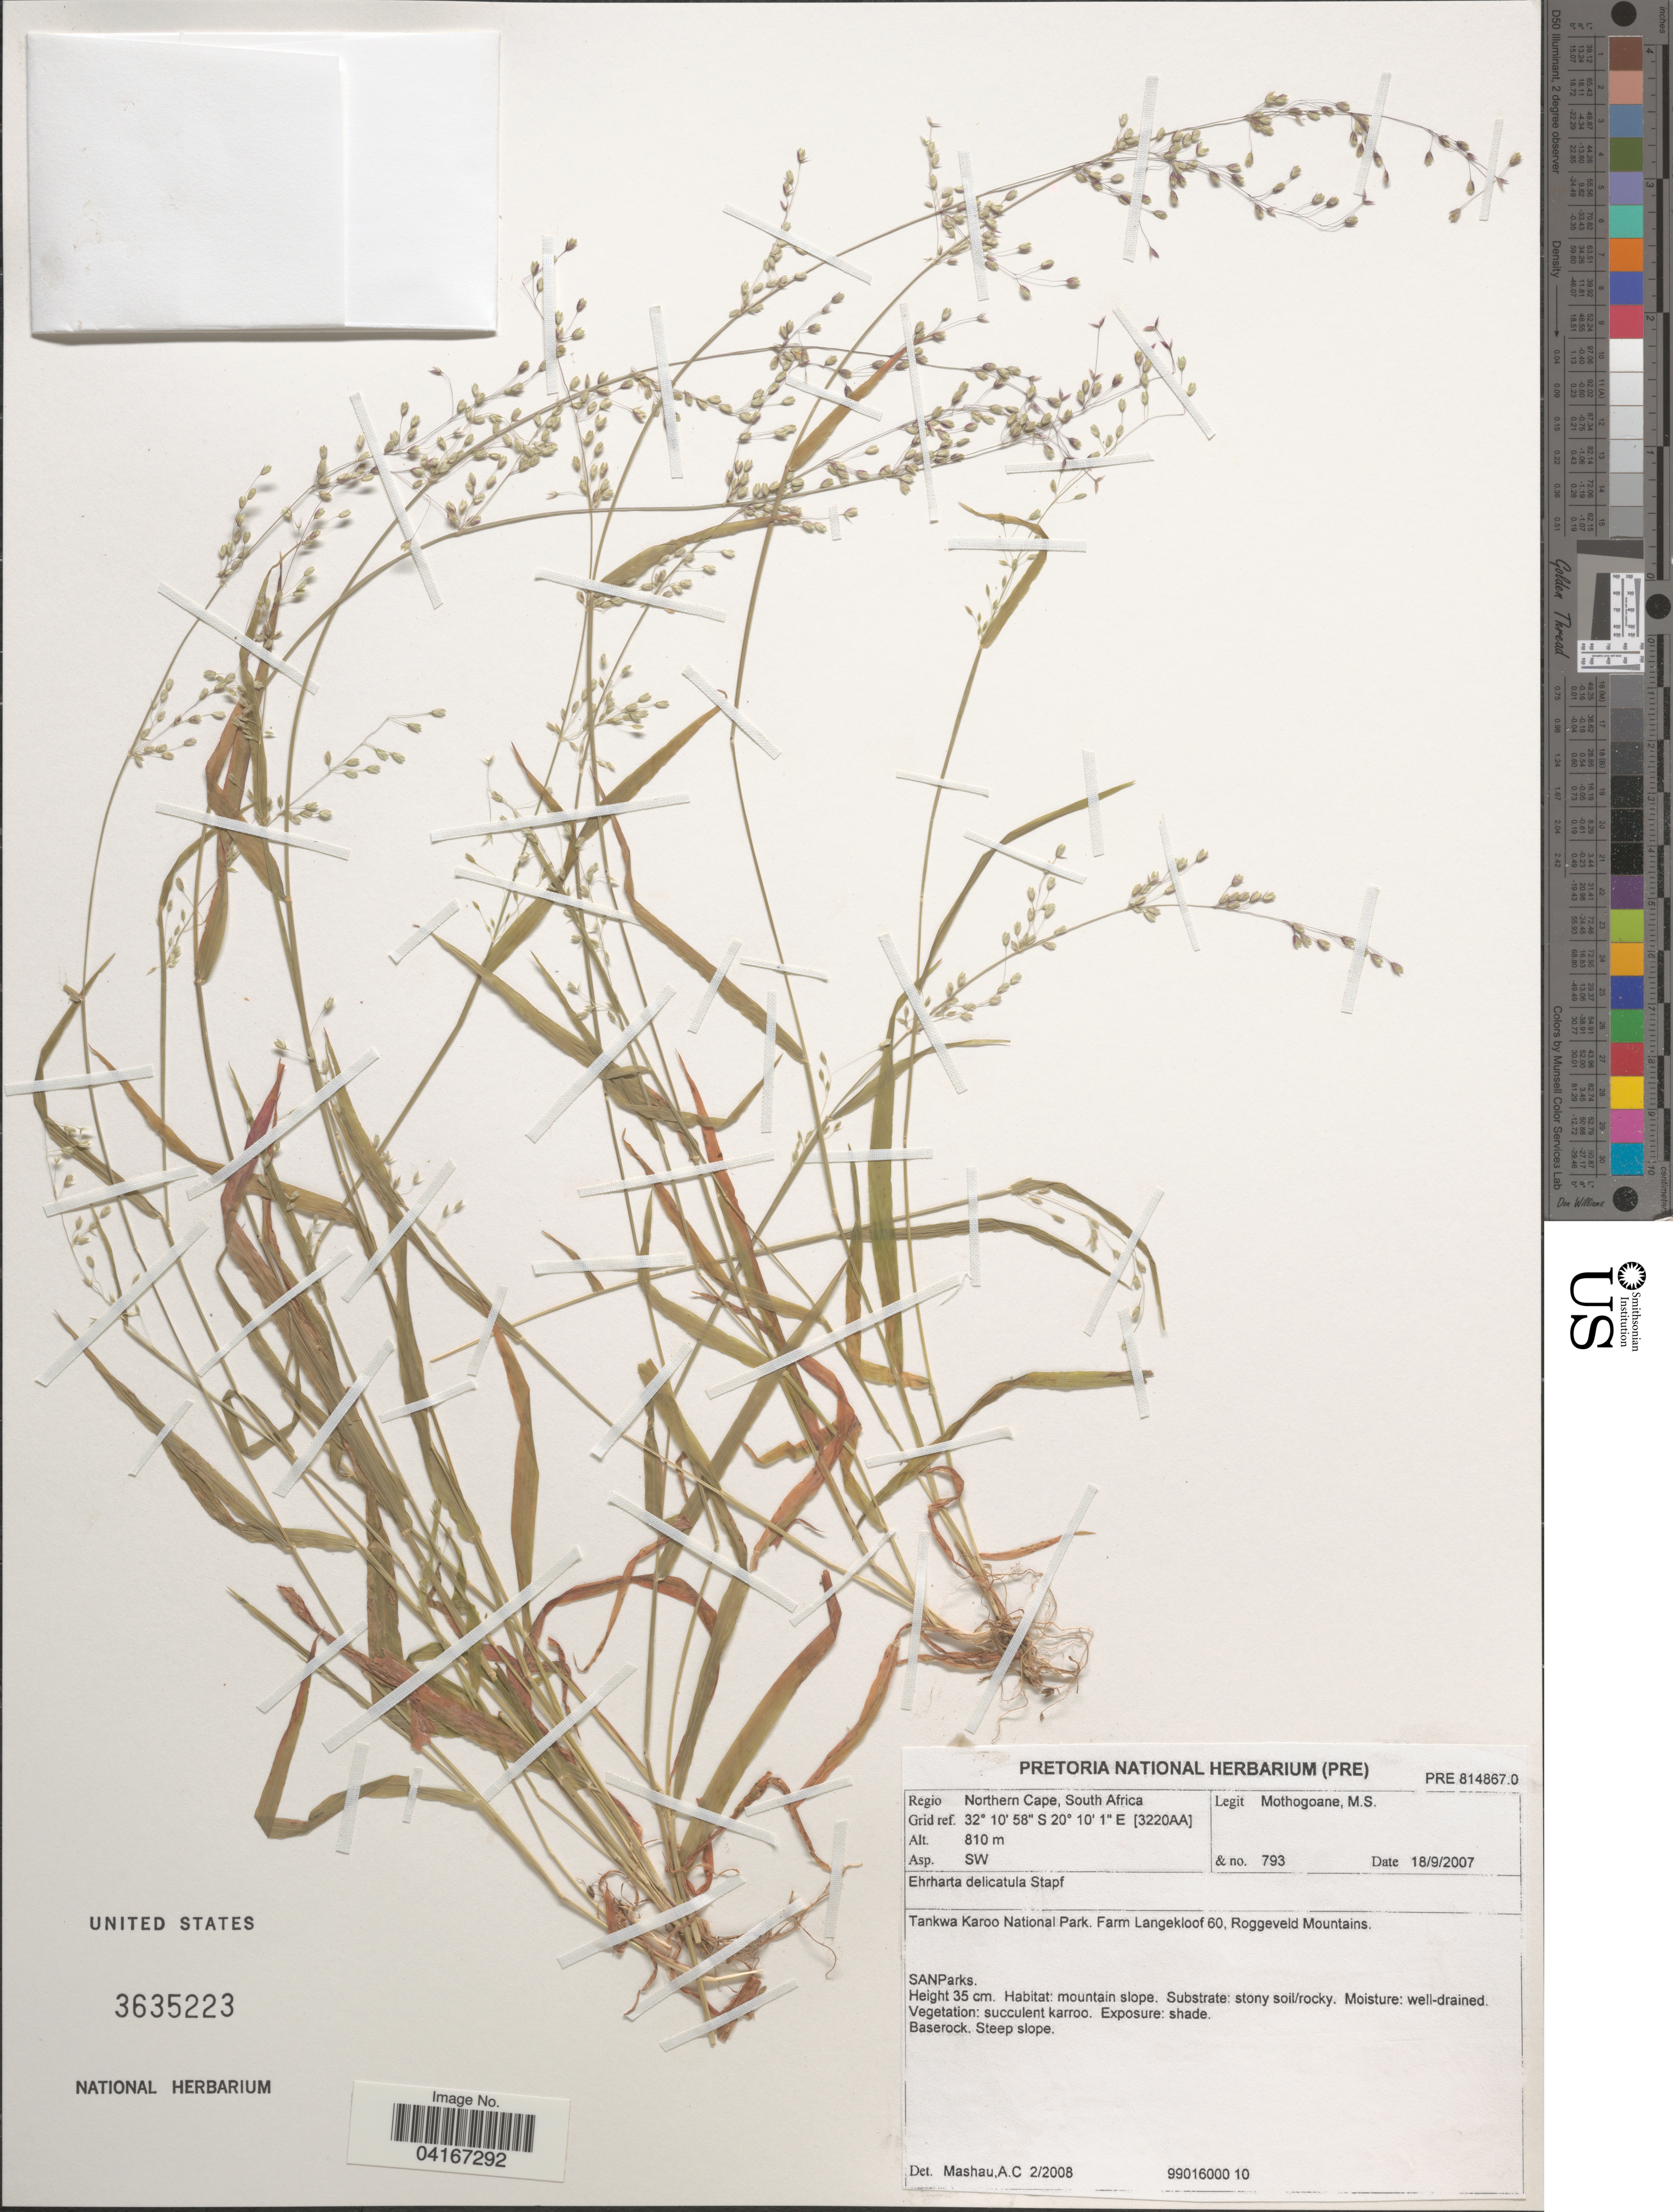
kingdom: Plantae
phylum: Tracheophyta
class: Liliopsida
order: Poales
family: Poaceae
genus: Ehrharta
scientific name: Ehrharta delicatula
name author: Stapf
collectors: M. Mothogoane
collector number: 793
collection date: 2007-09-18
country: South Africa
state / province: Northern Cape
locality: Regio Northern Cape. Grid ref. [3220AA]. Tankwa Karoo National Park. Farm Langekloof 60, Roggeveld Mountains. Asp. SW.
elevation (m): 810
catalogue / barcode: US 3635223